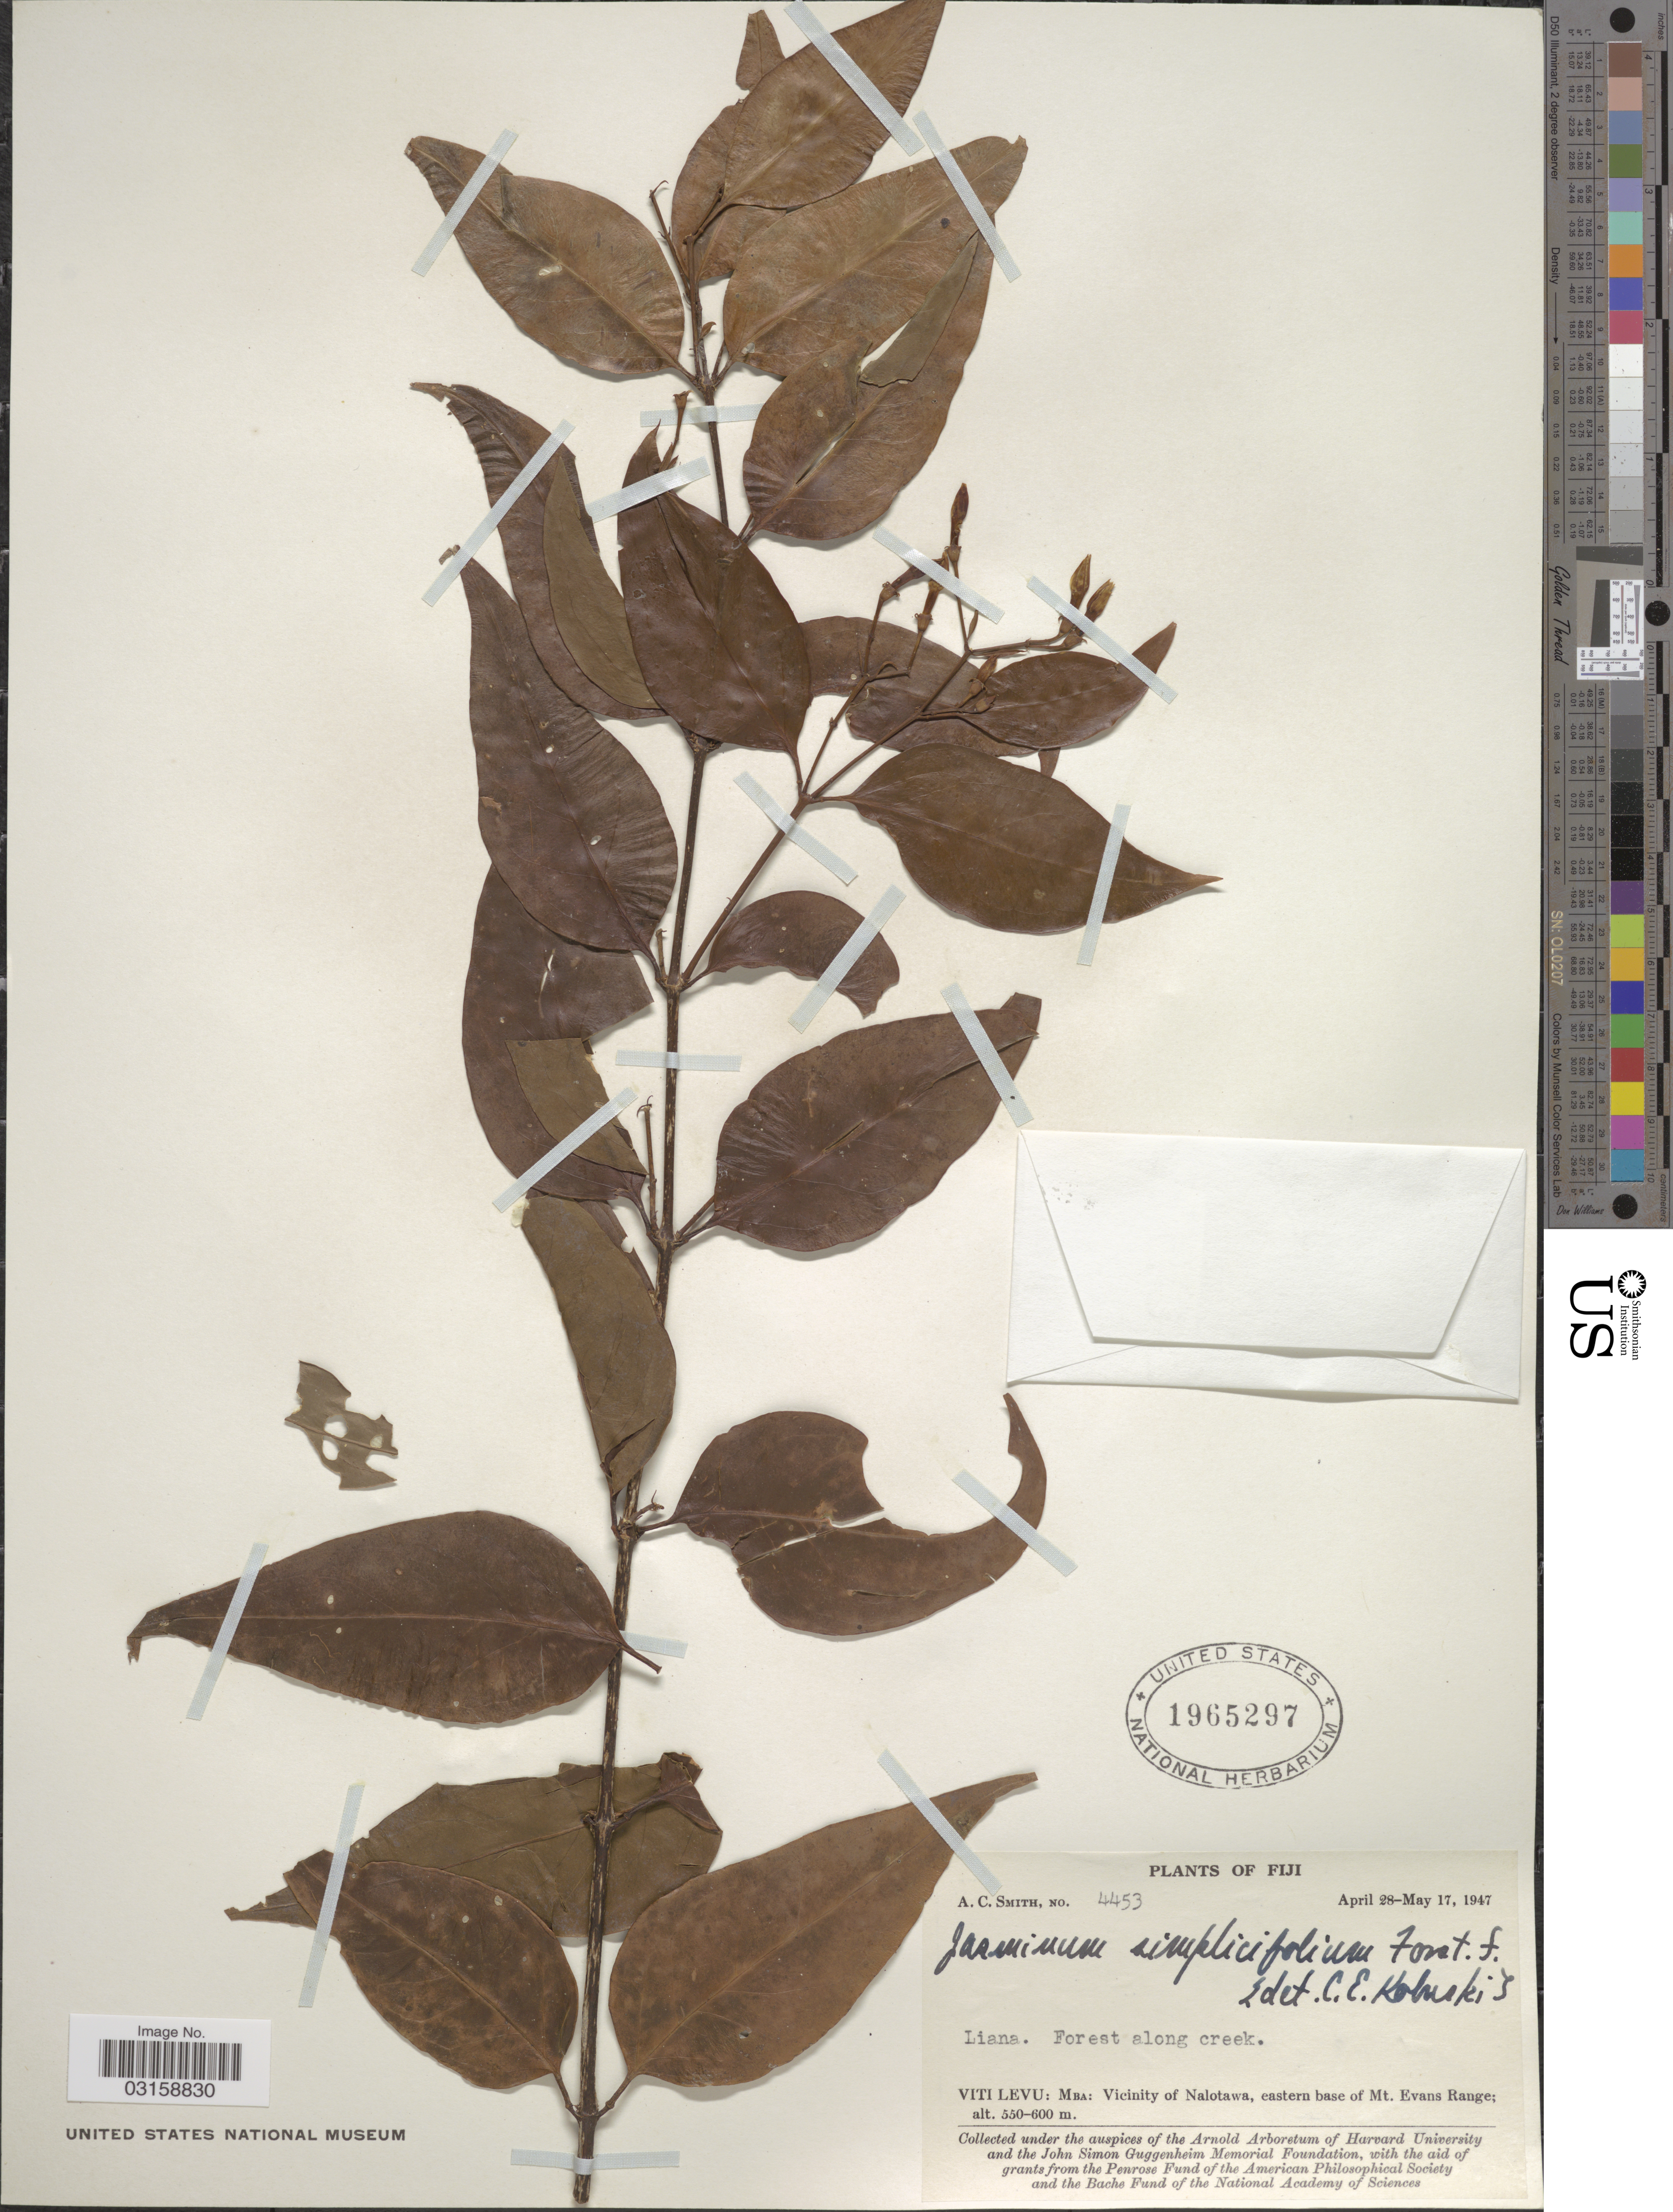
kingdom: Plantae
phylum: Tracheophyta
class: Magnoliopsida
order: Lamiales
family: Oleaceae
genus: Jasminum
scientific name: Jasminum simplicifolium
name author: G. Forst.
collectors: A. C. Smith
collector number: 4453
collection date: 1947-04-28/1947-05-17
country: Fiji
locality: Viti Levu: Mba: Vicinity of Nalotawa, eastern base of Mt. Evans Range.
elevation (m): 550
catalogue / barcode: US 1965297